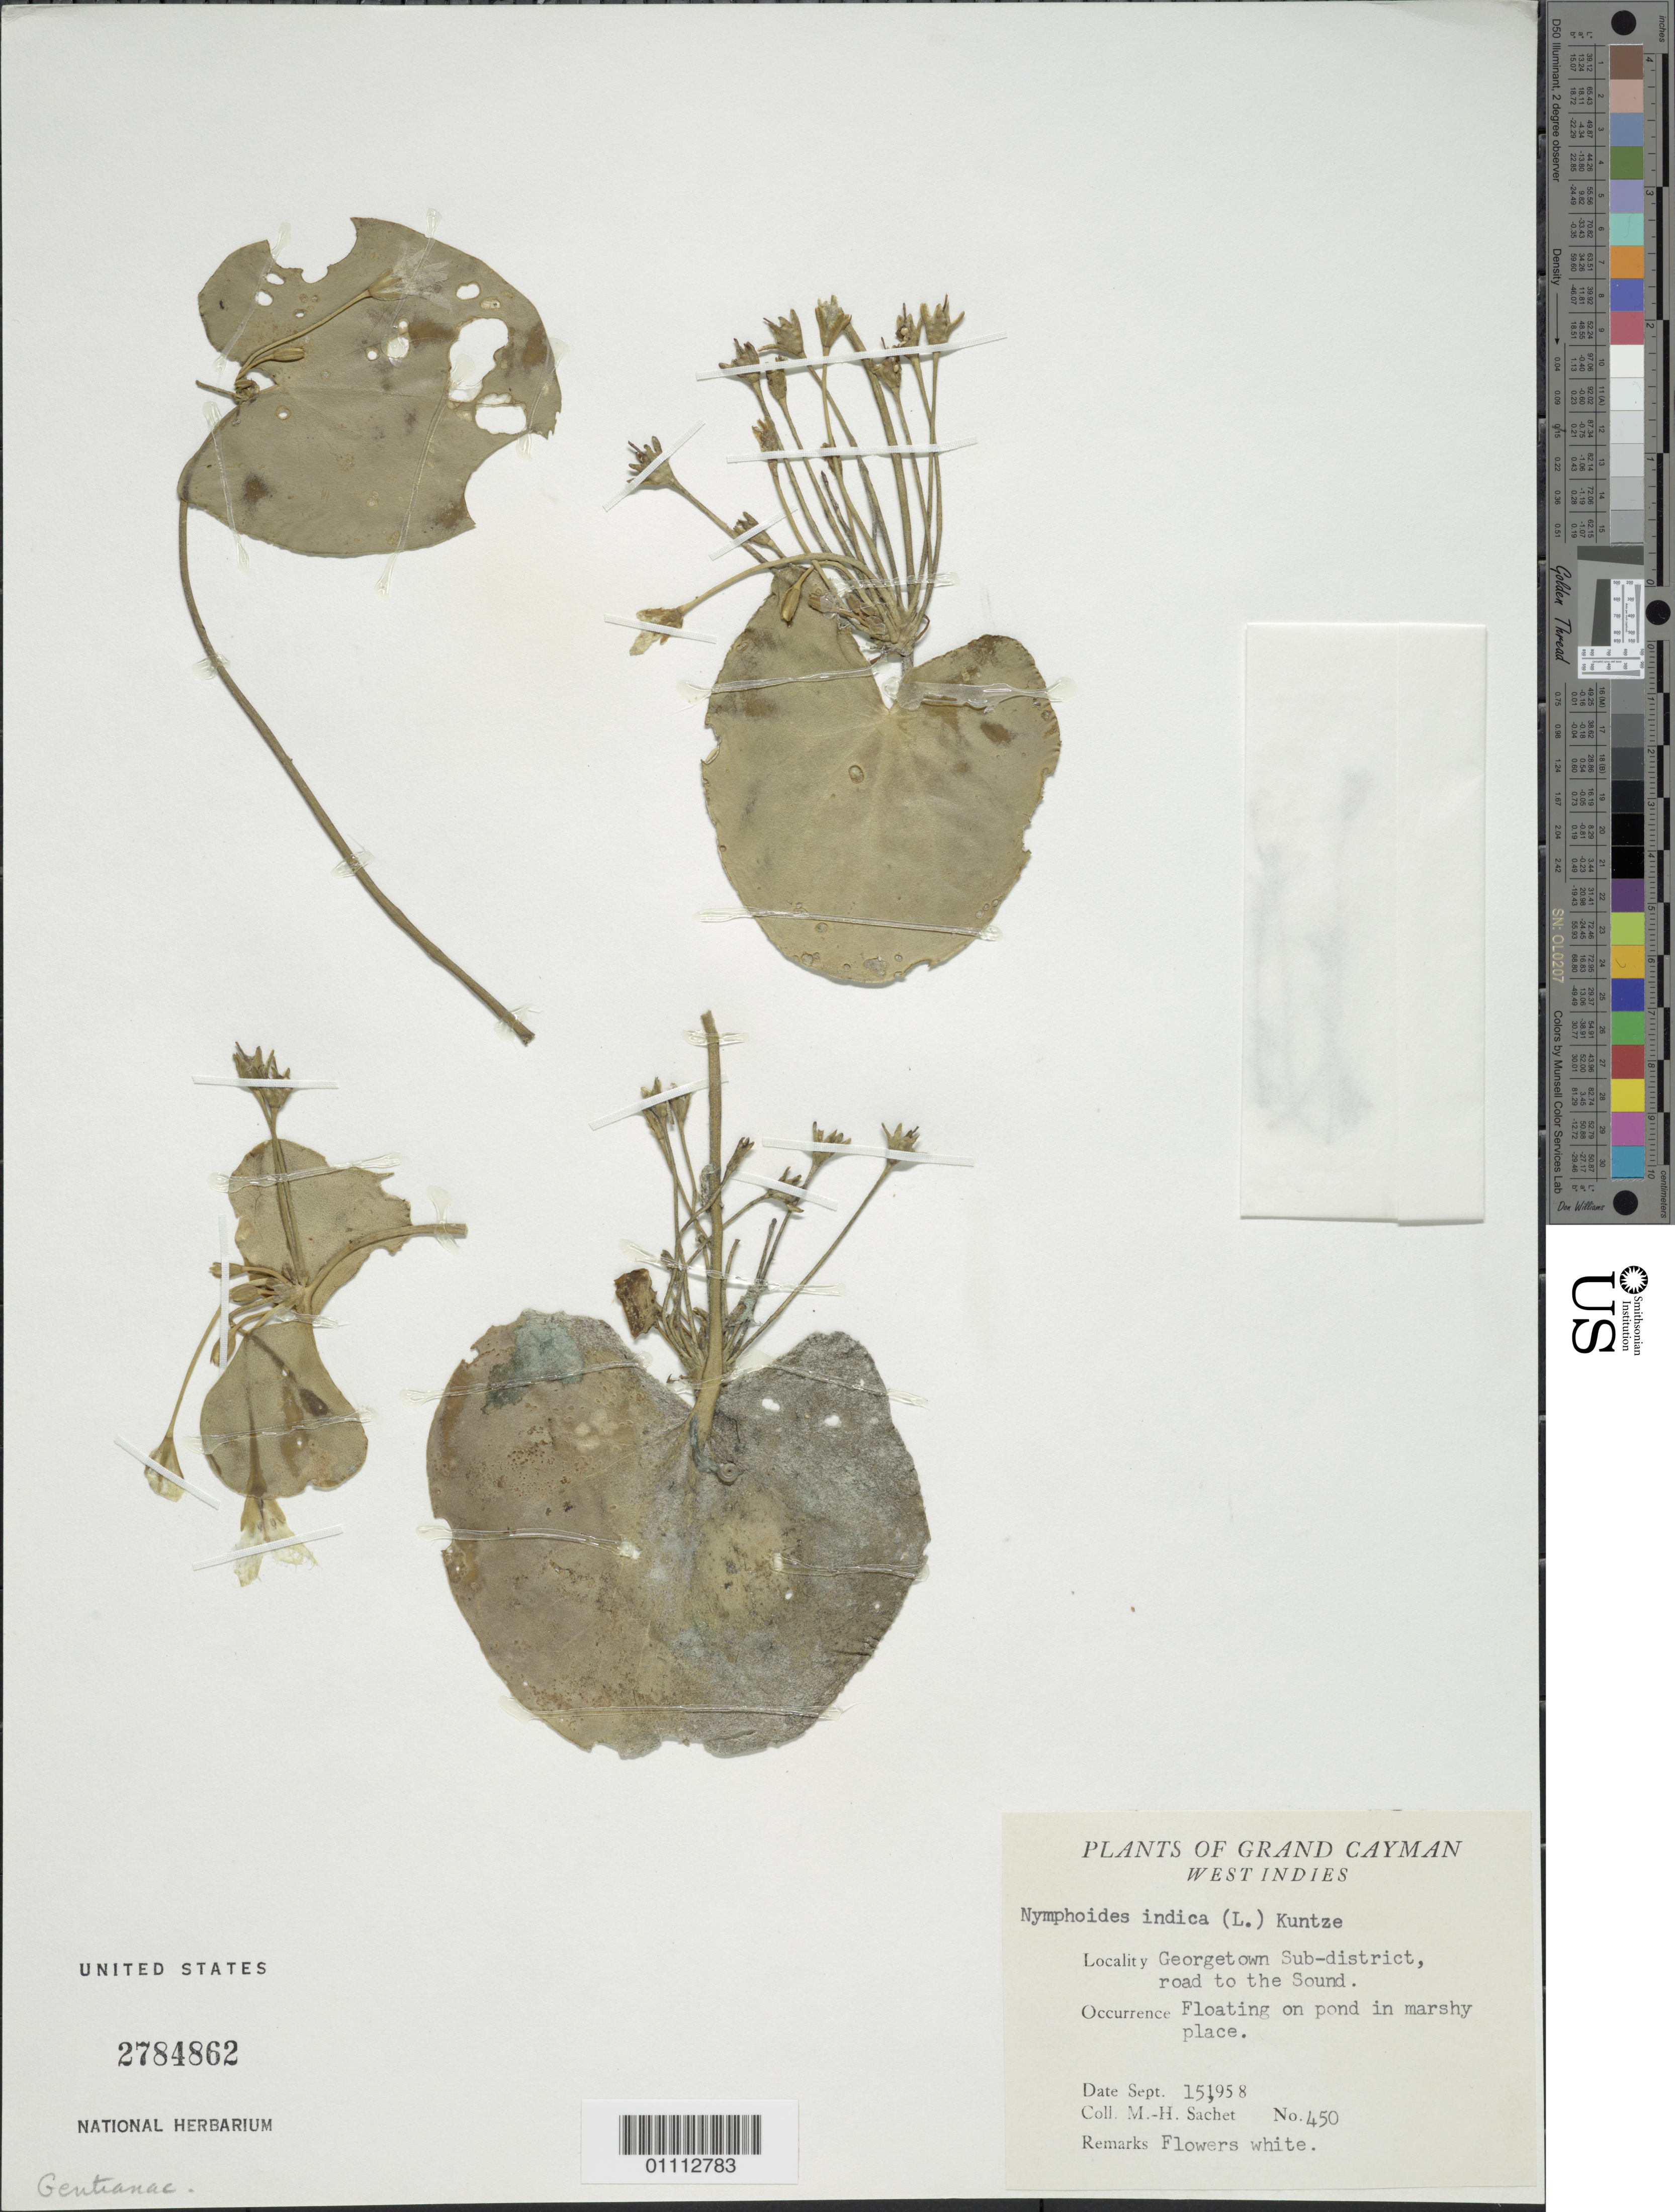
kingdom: Plantae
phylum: Tracheophyta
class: Magnoliopsida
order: Asterales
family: Menyanthaceae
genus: Nymphoides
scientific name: Nymphoides indica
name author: (L.) Kuntze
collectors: M.-H. Sachet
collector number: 450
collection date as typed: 15 Sep 1958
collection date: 1958-09-15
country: Cayman Islands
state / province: Georgetown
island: Grand Cayman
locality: Georgetown Sub-district, road to the Sound, Floating on pond in marshy place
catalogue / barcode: US 2784862